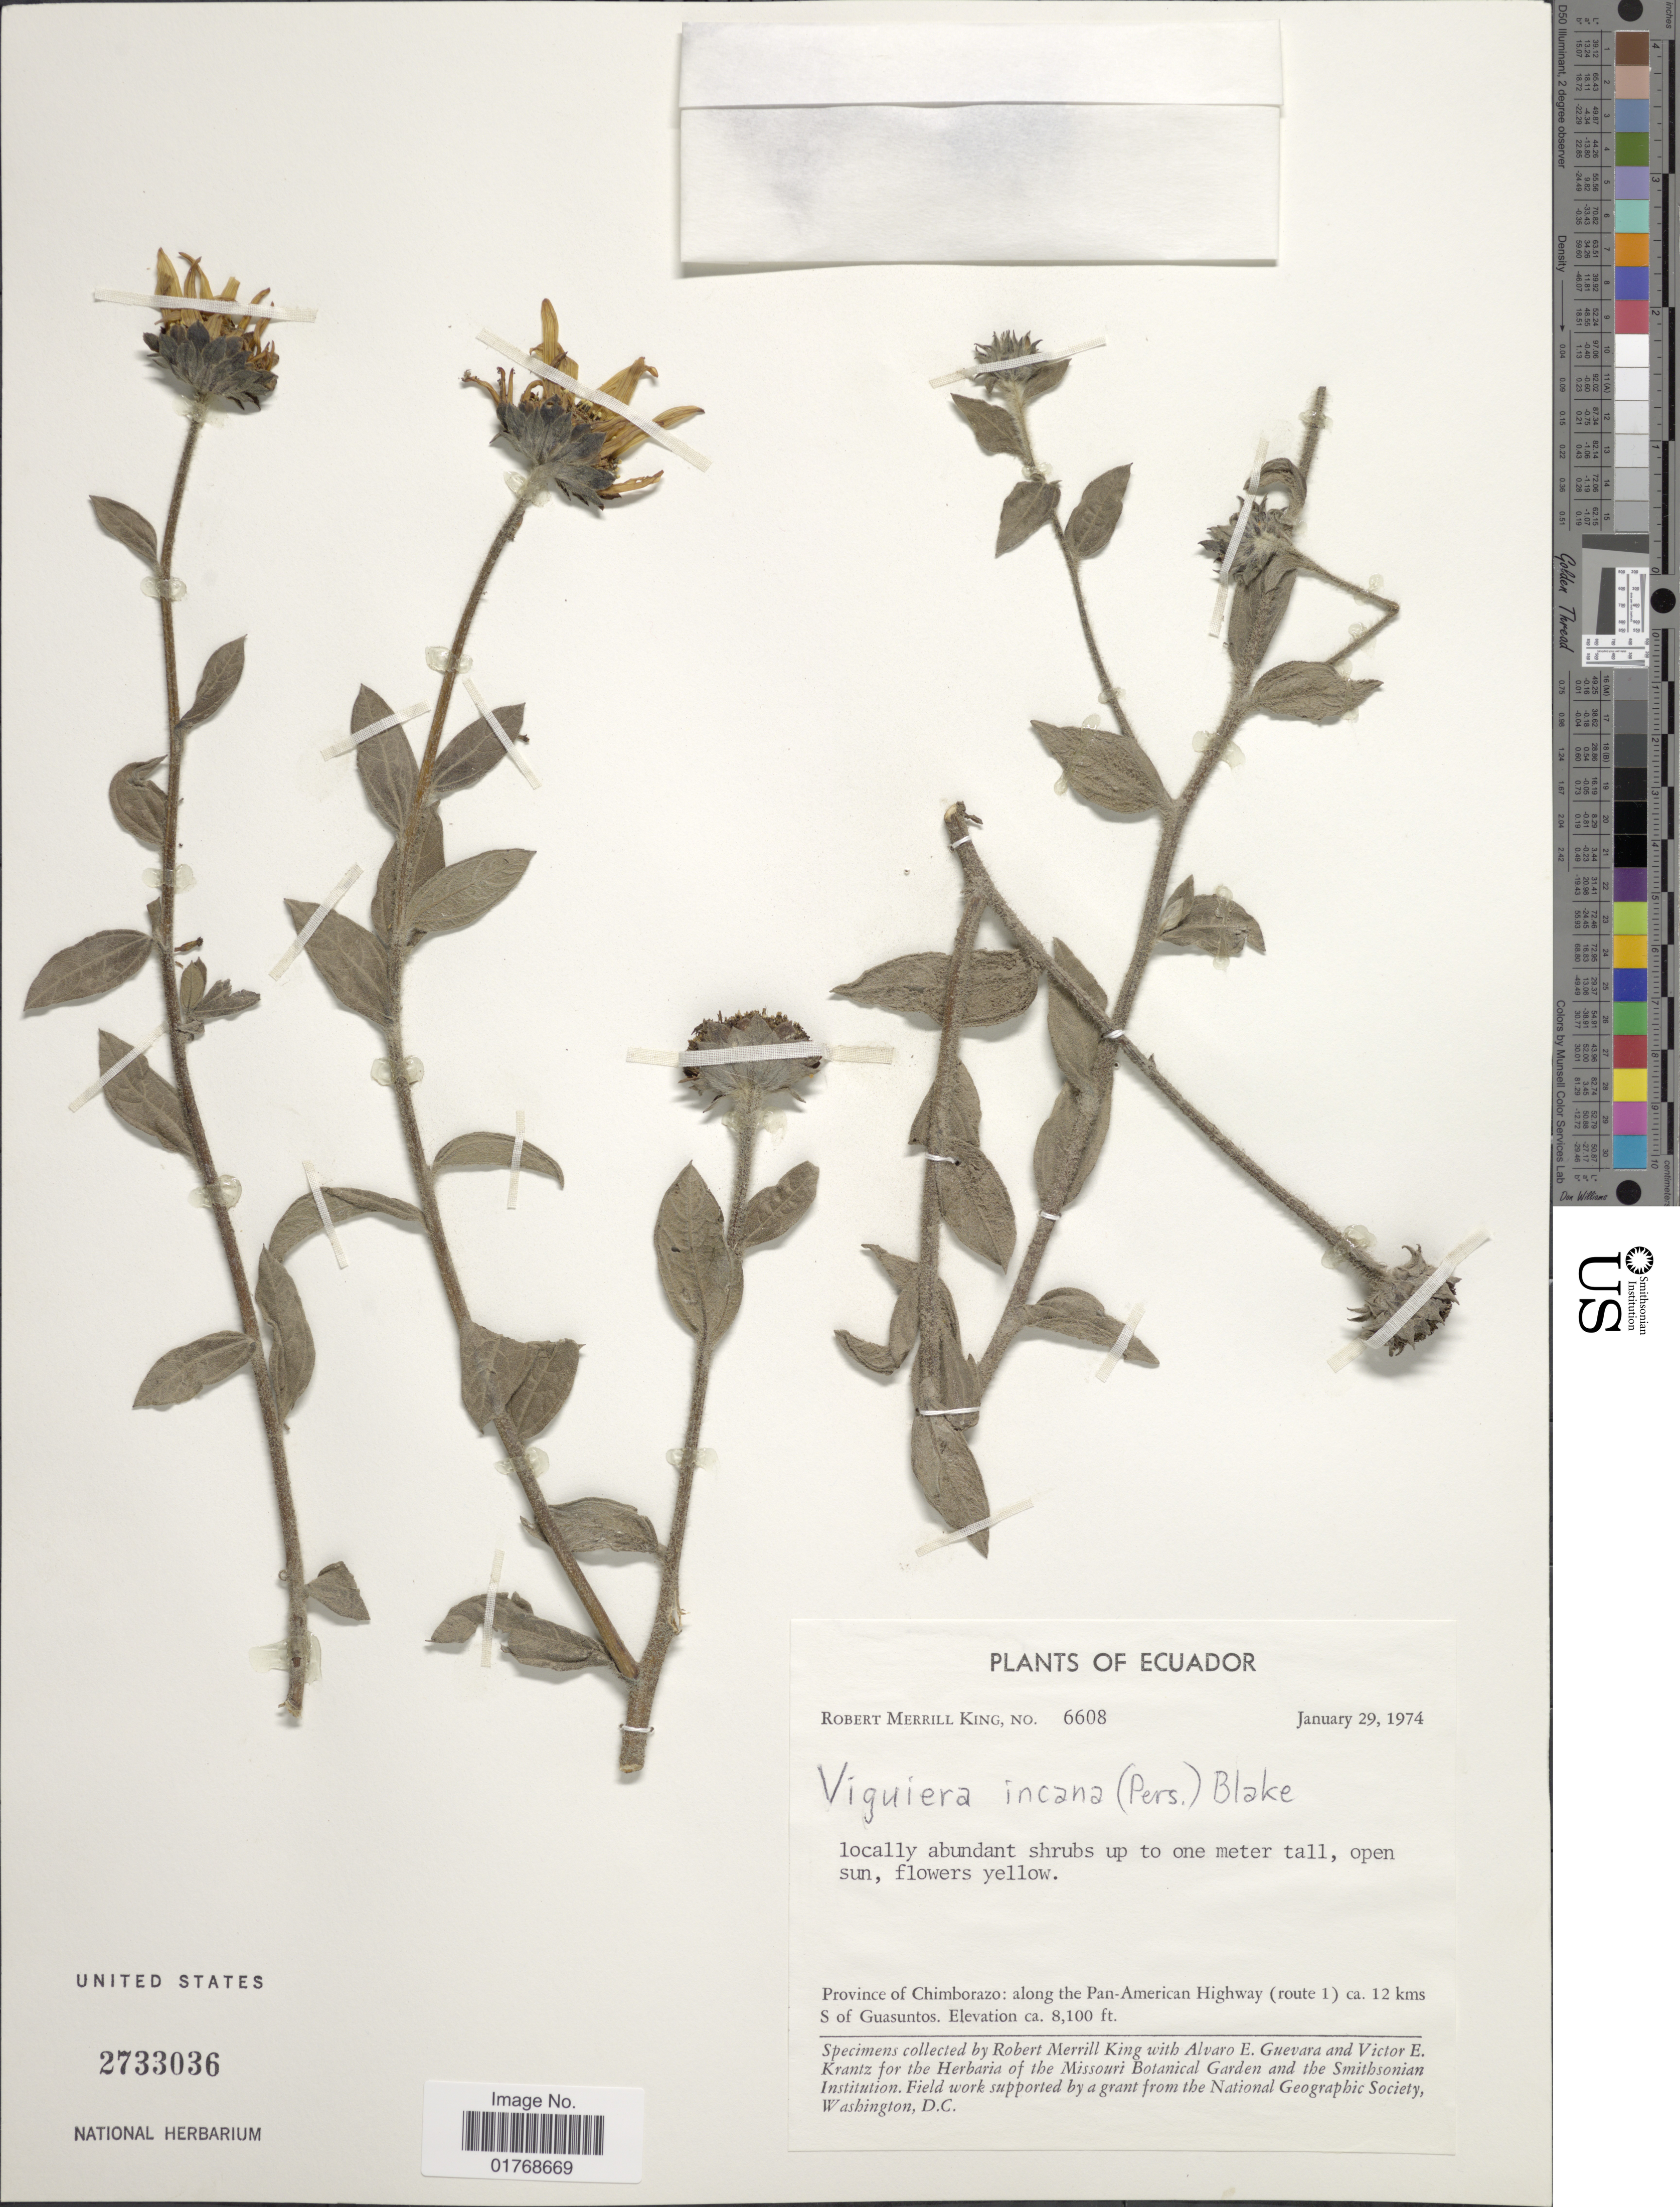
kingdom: Plantae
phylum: Tracheophyta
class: Magnoliopsida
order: Asterales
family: Asteraceae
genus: Viguiera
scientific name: Viguiera incana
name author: (Pers.) S.F. Blake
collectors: R. M. King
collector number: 6608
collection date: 1974-01-29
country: Ecuador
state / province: Chimborazo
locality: Province of Chimborazo: along the Pan-American Highway (route 1) ca. 12 kms S of Guasuntos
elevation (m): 2469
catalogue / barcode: US 2733036